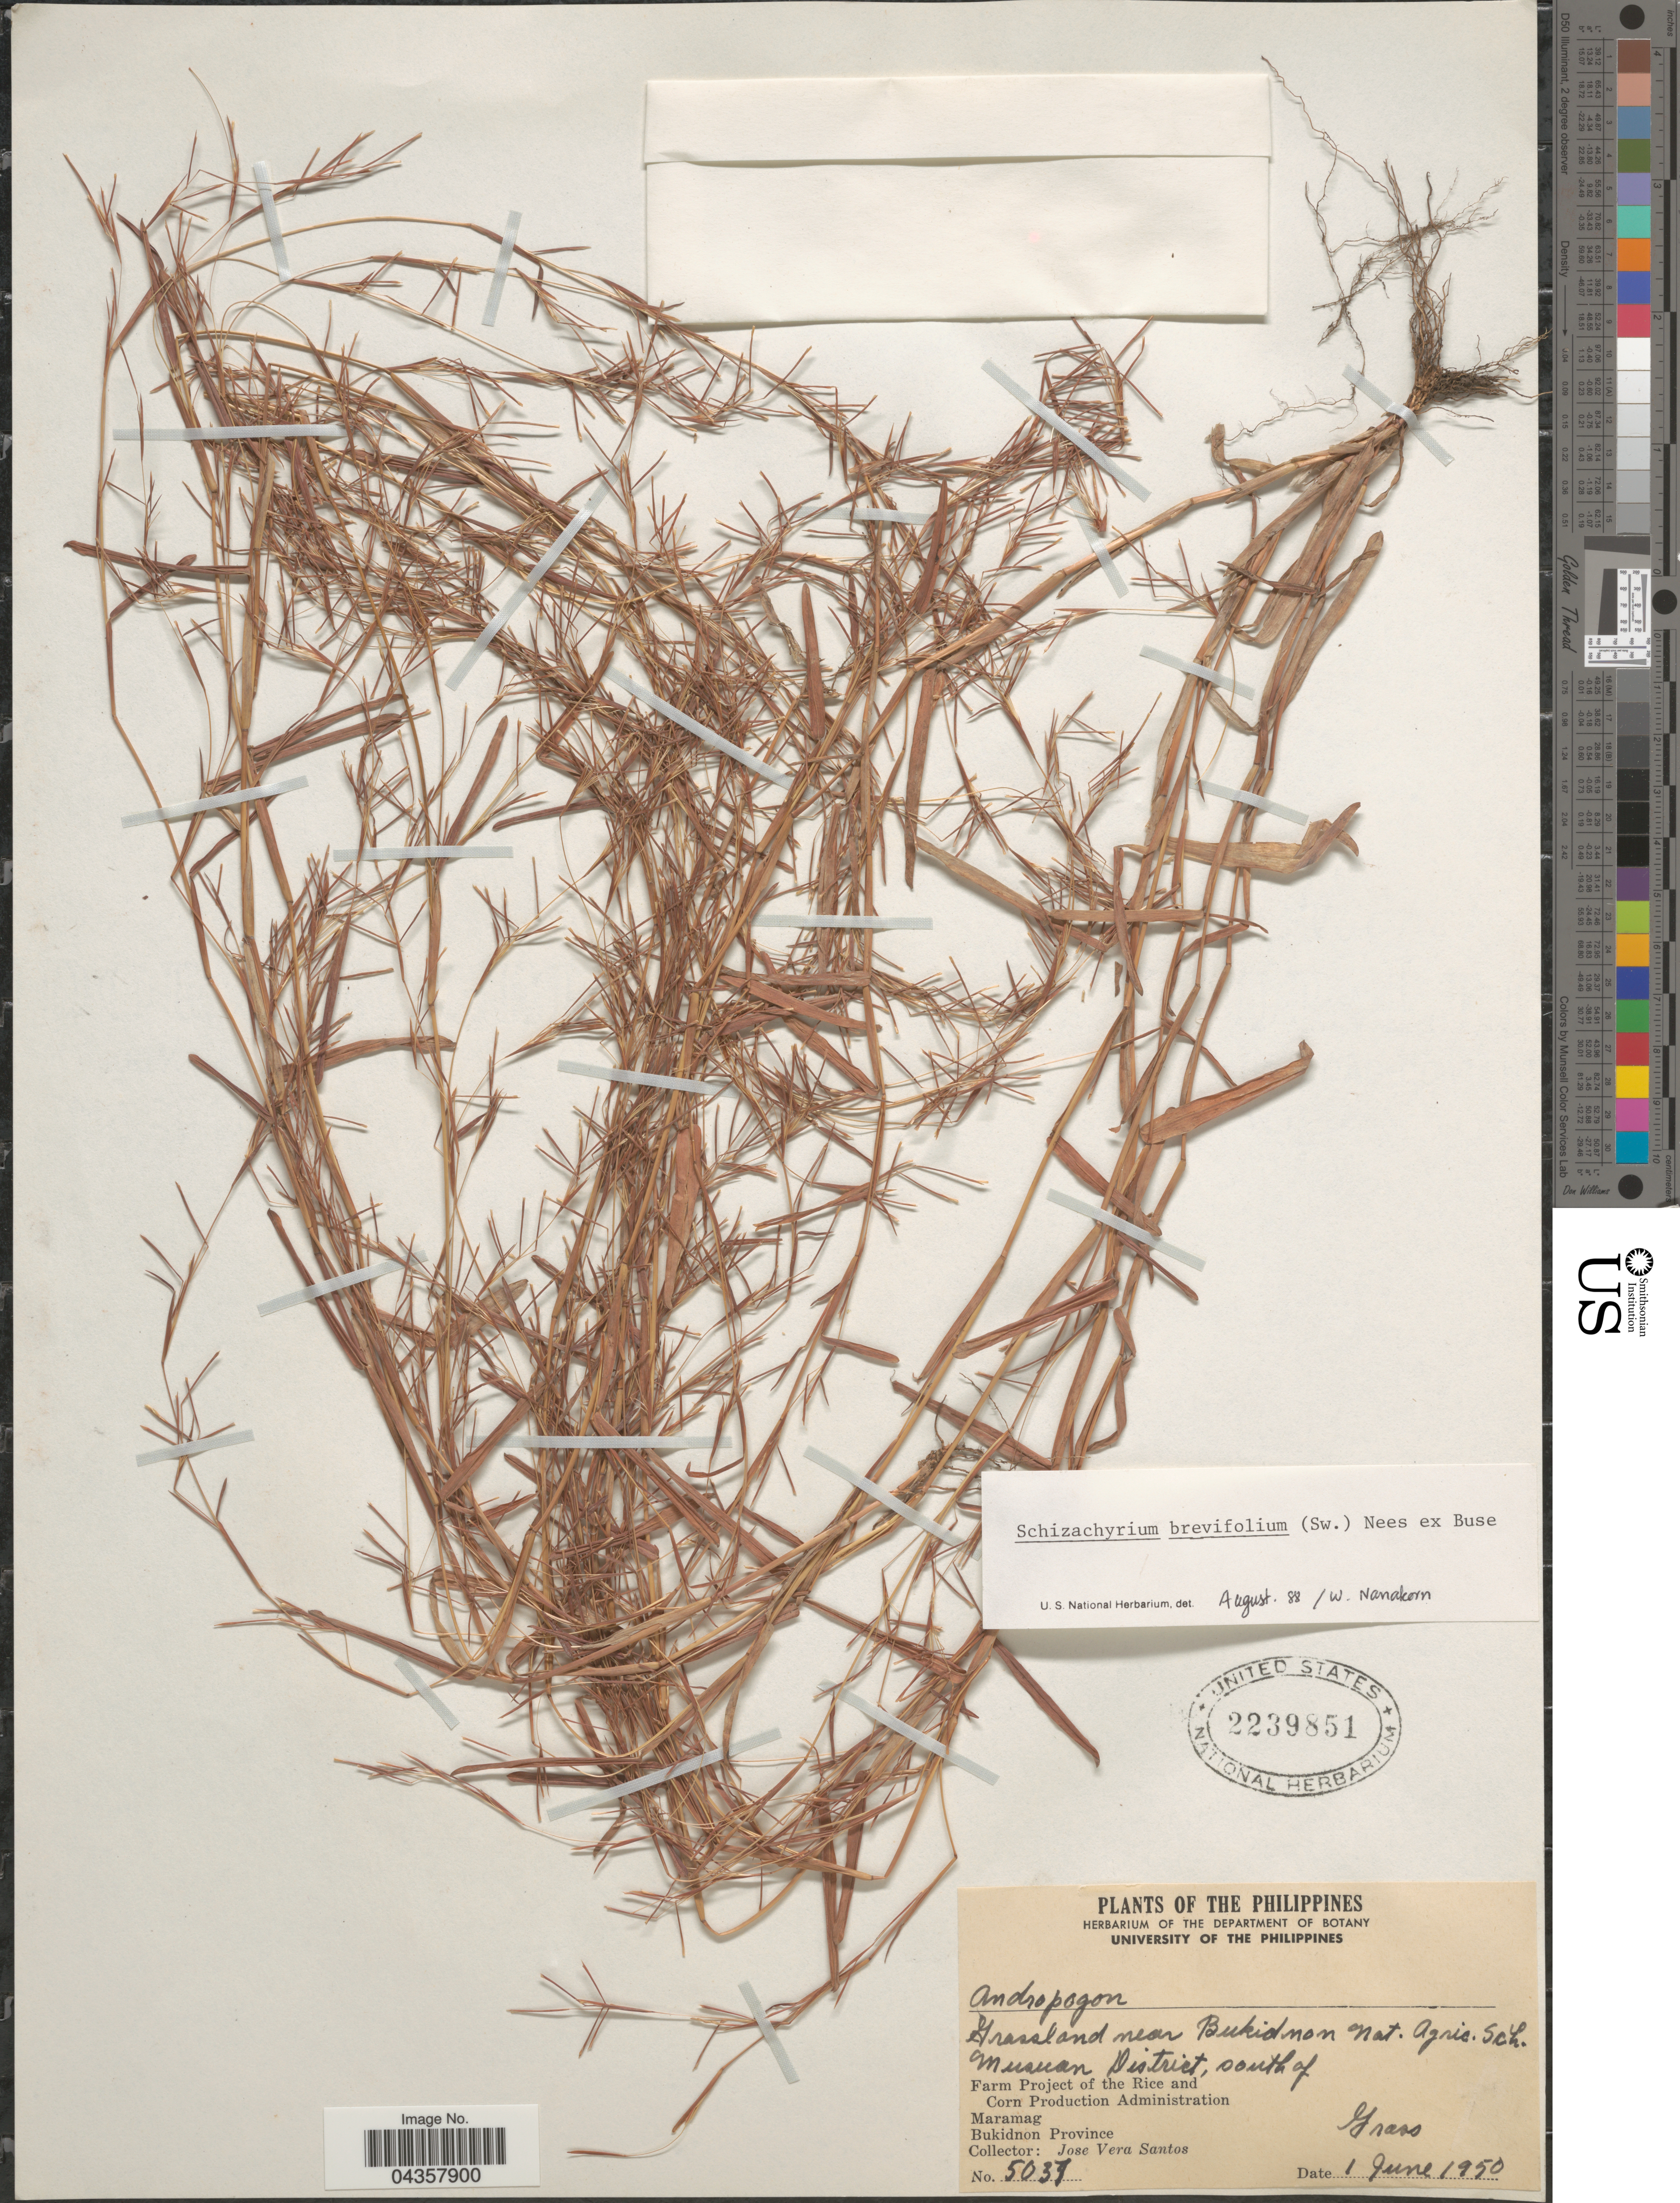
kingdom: Plantae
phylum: Tracheophyta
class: Liliopsida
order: Poales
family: Poaceae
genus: Schizachyrium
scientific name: Schizachyrium brevifolium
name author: (Sw.) Nees ex Büse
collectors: J. V. Santos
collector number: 5037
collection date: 1950-06-01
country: Philippines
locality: Grassland near Bukidnon Nat. Agric. Sch. Musuan District, south of Farm Project of the Rice and Corn Production Administration. Maramag. Bukidnon Province.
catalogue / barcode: US 2239851